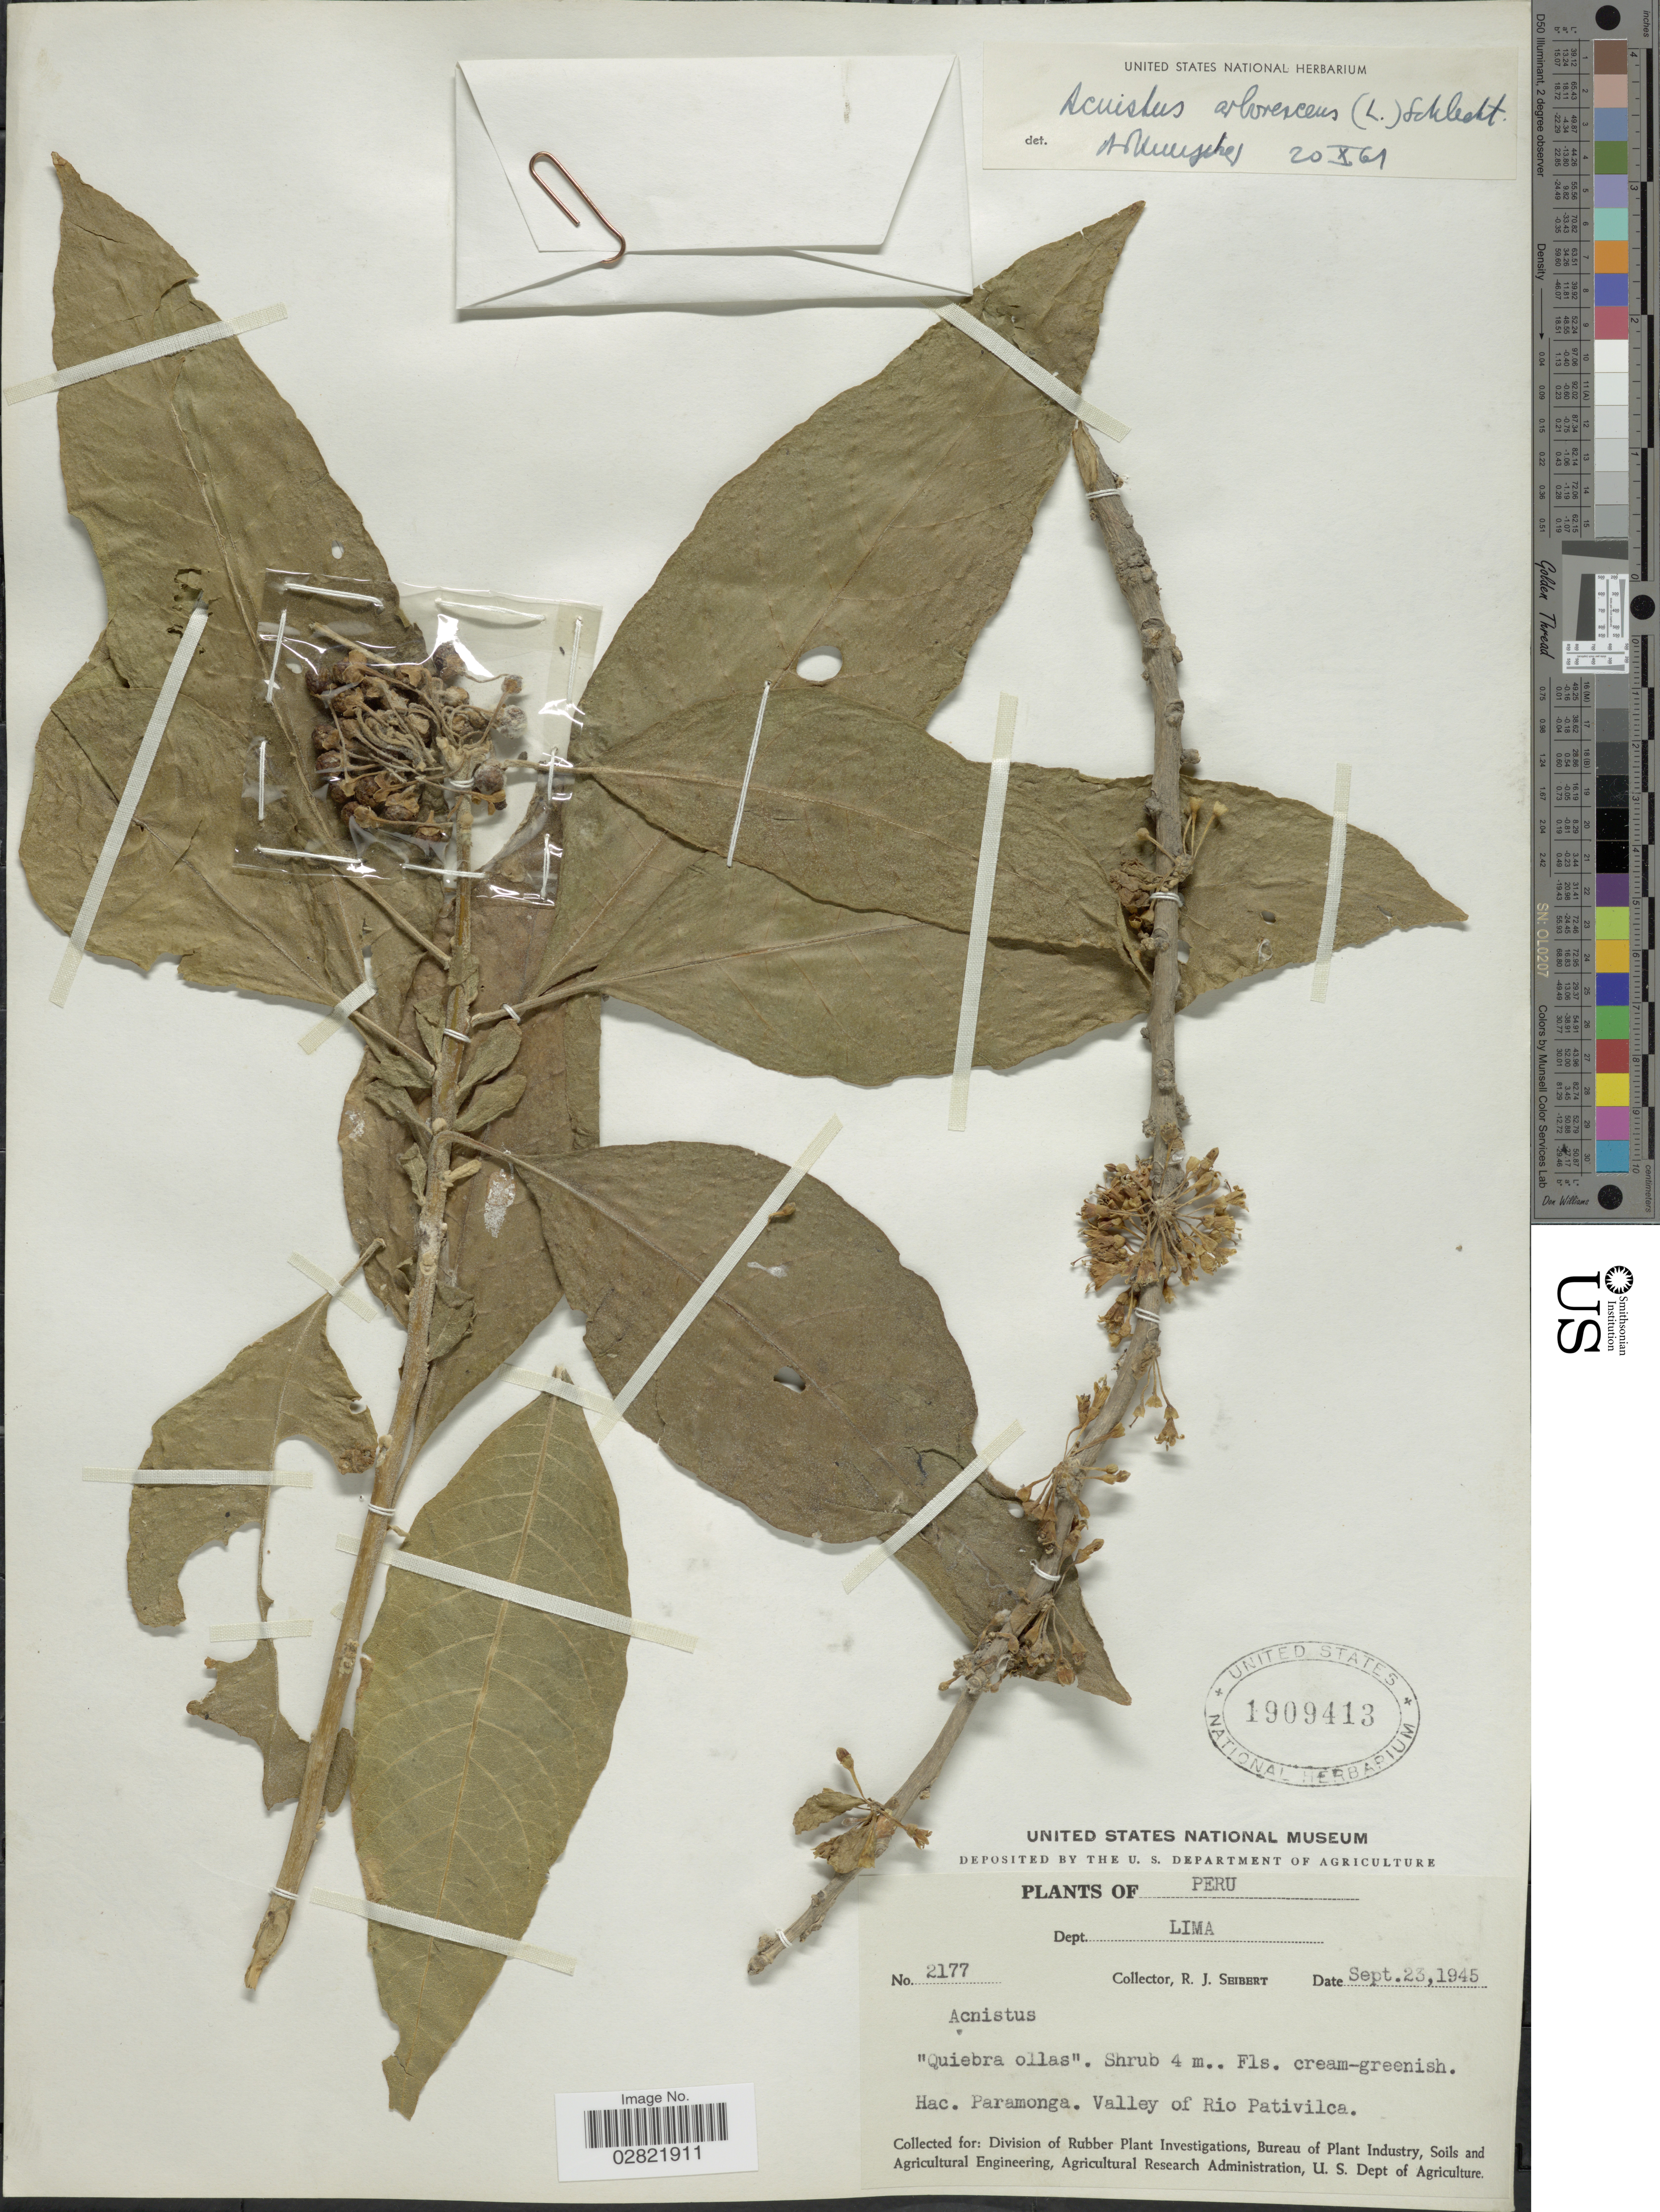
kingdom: Plantae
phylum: Tracheophyta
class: Magnoliopsida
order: Solanales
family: Solanaceae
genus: Acnistus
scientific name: Acnistus arborescens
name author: (L.) Schltdl.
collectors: R. J. Seibert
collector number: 2177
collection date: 1945-09-23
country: Peru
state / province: Lima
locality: Dept. Lima, Hac. Paramonga. Valley of Rio Pativilca.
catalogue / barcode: US 1909413